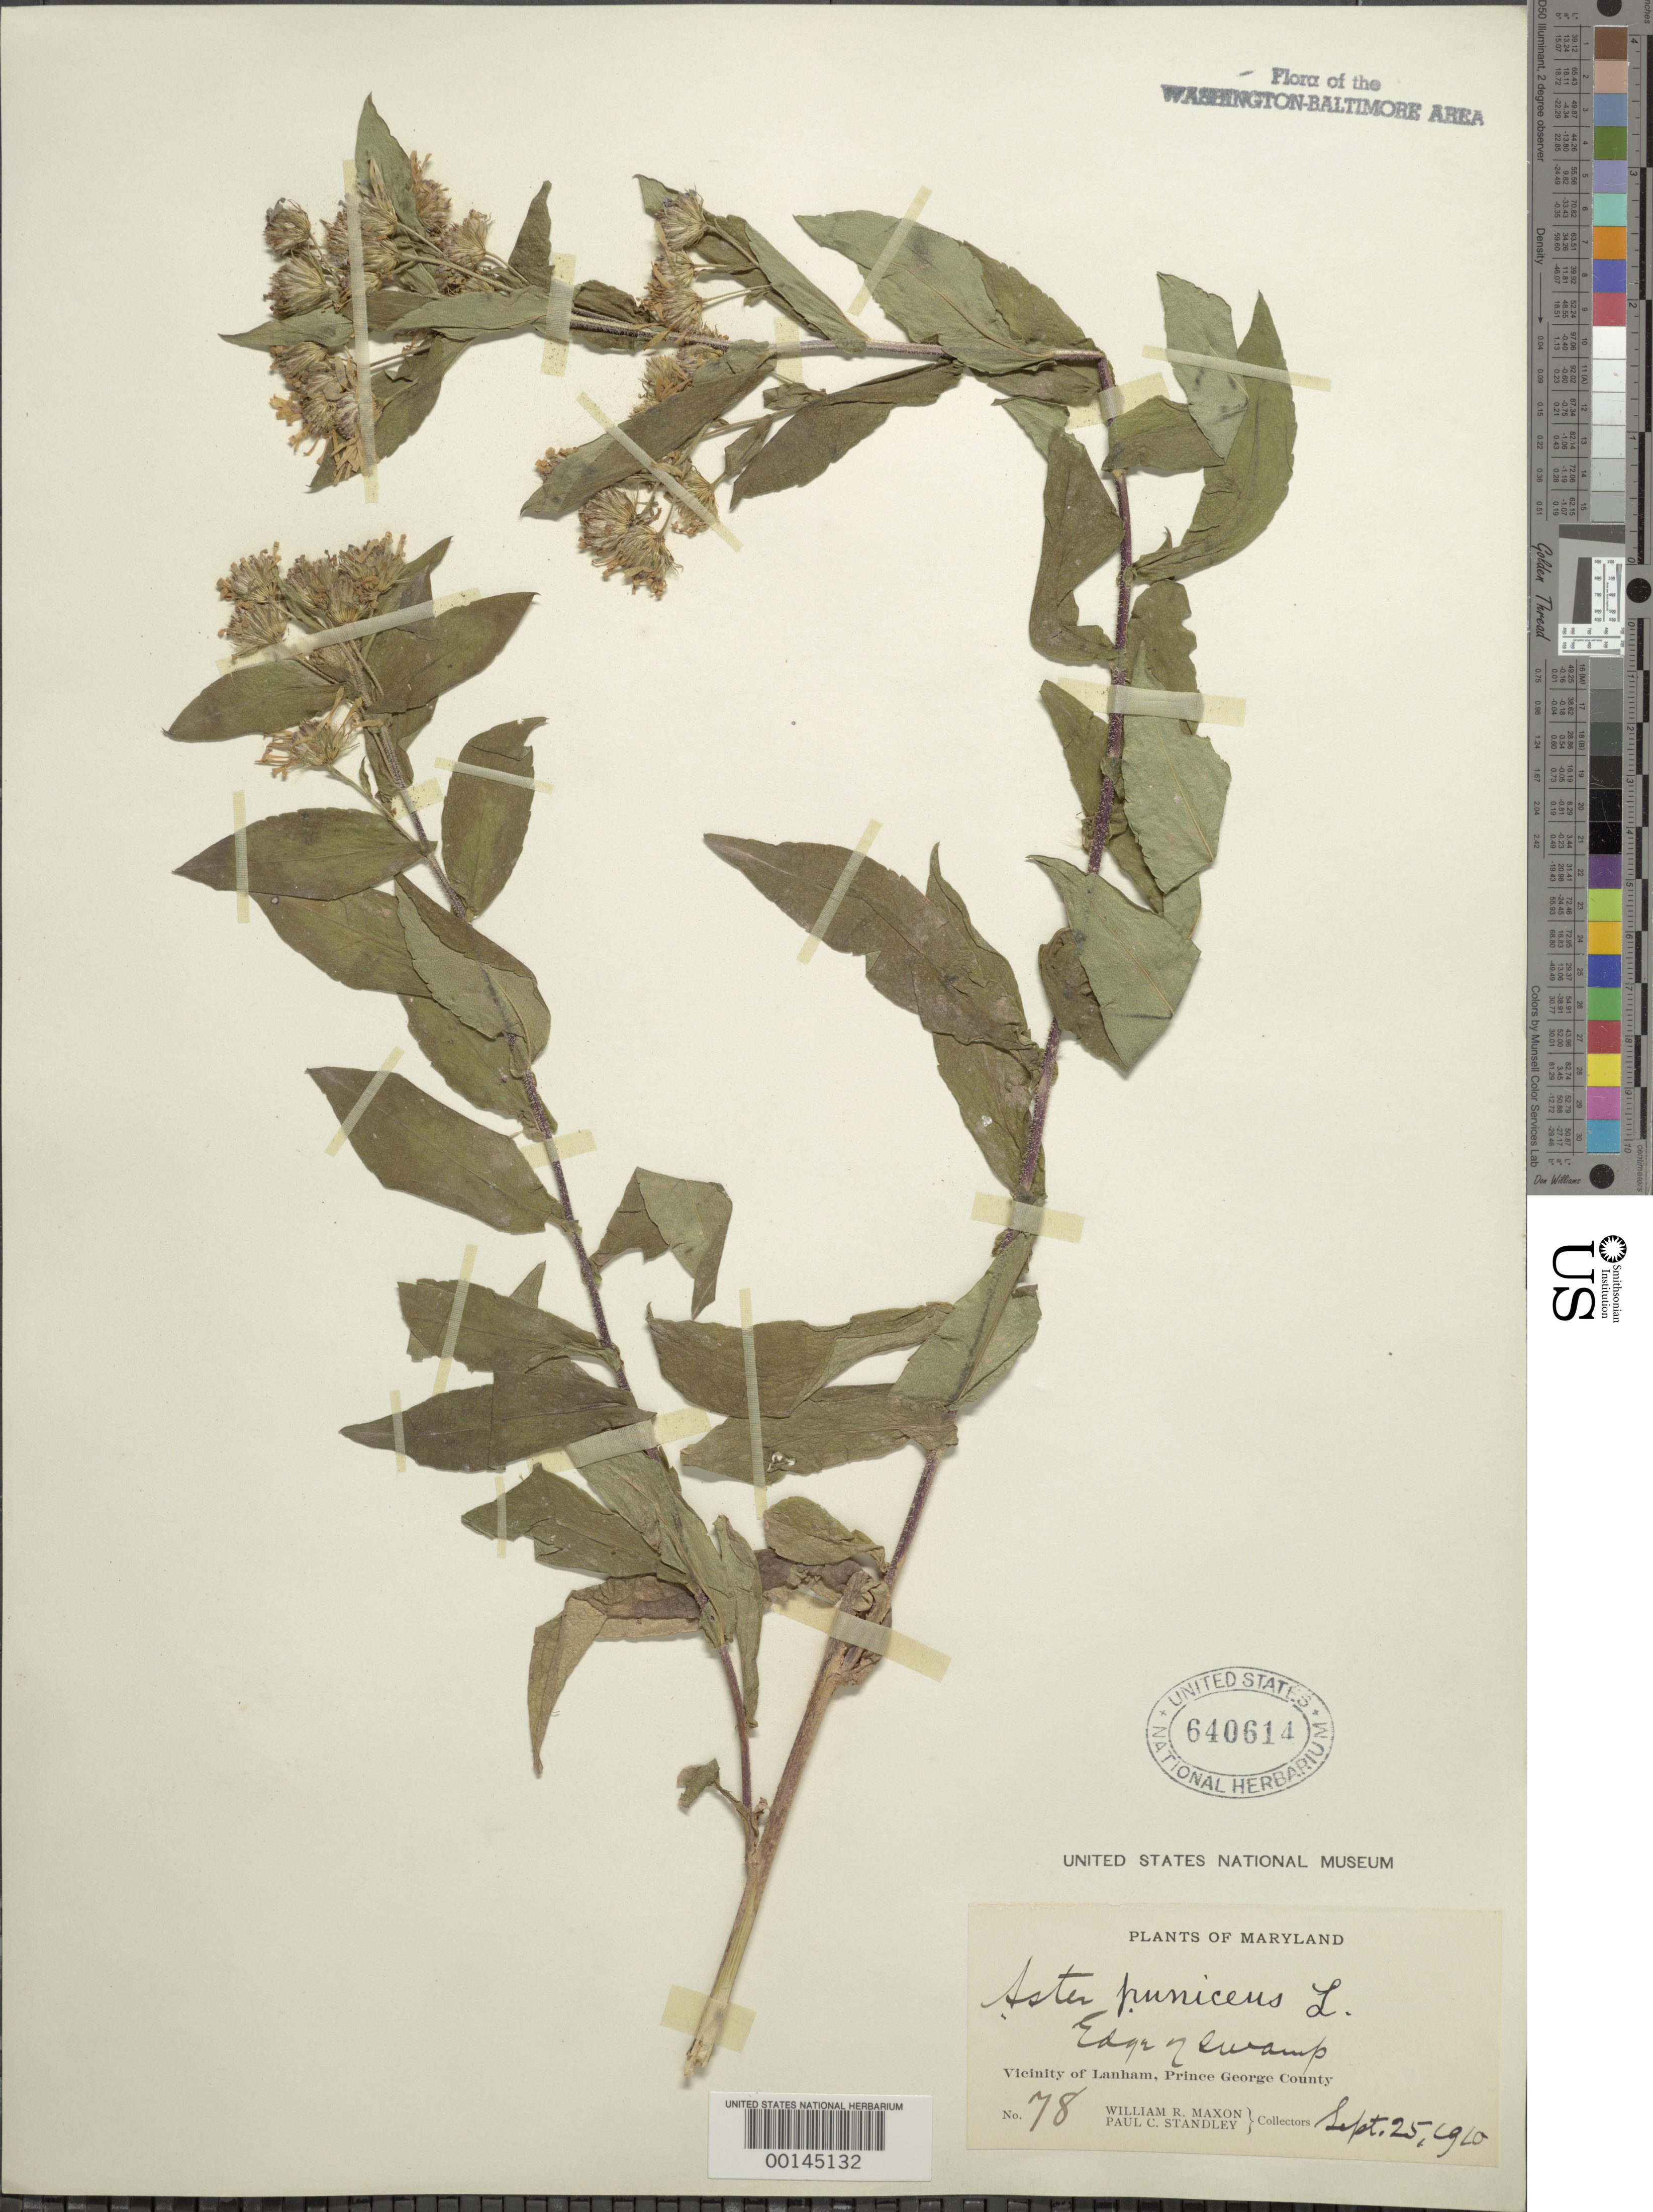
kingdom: Plantae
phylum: Tracheophyta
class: Magnoliopsida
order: Asterales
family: Asteraceae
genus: Symphyotrichum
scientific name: Symphyotrichum puniceum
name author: (L.) Á. Löve & D. Löve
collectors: W. R. Maxon & P. C. Standley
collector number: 78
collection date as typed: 25 Sep 1910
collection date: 1910-09-25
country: United States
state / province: Maryland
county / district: Prince George's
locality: Lanham vicinity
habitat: Swamp edge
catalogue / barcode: US 640614